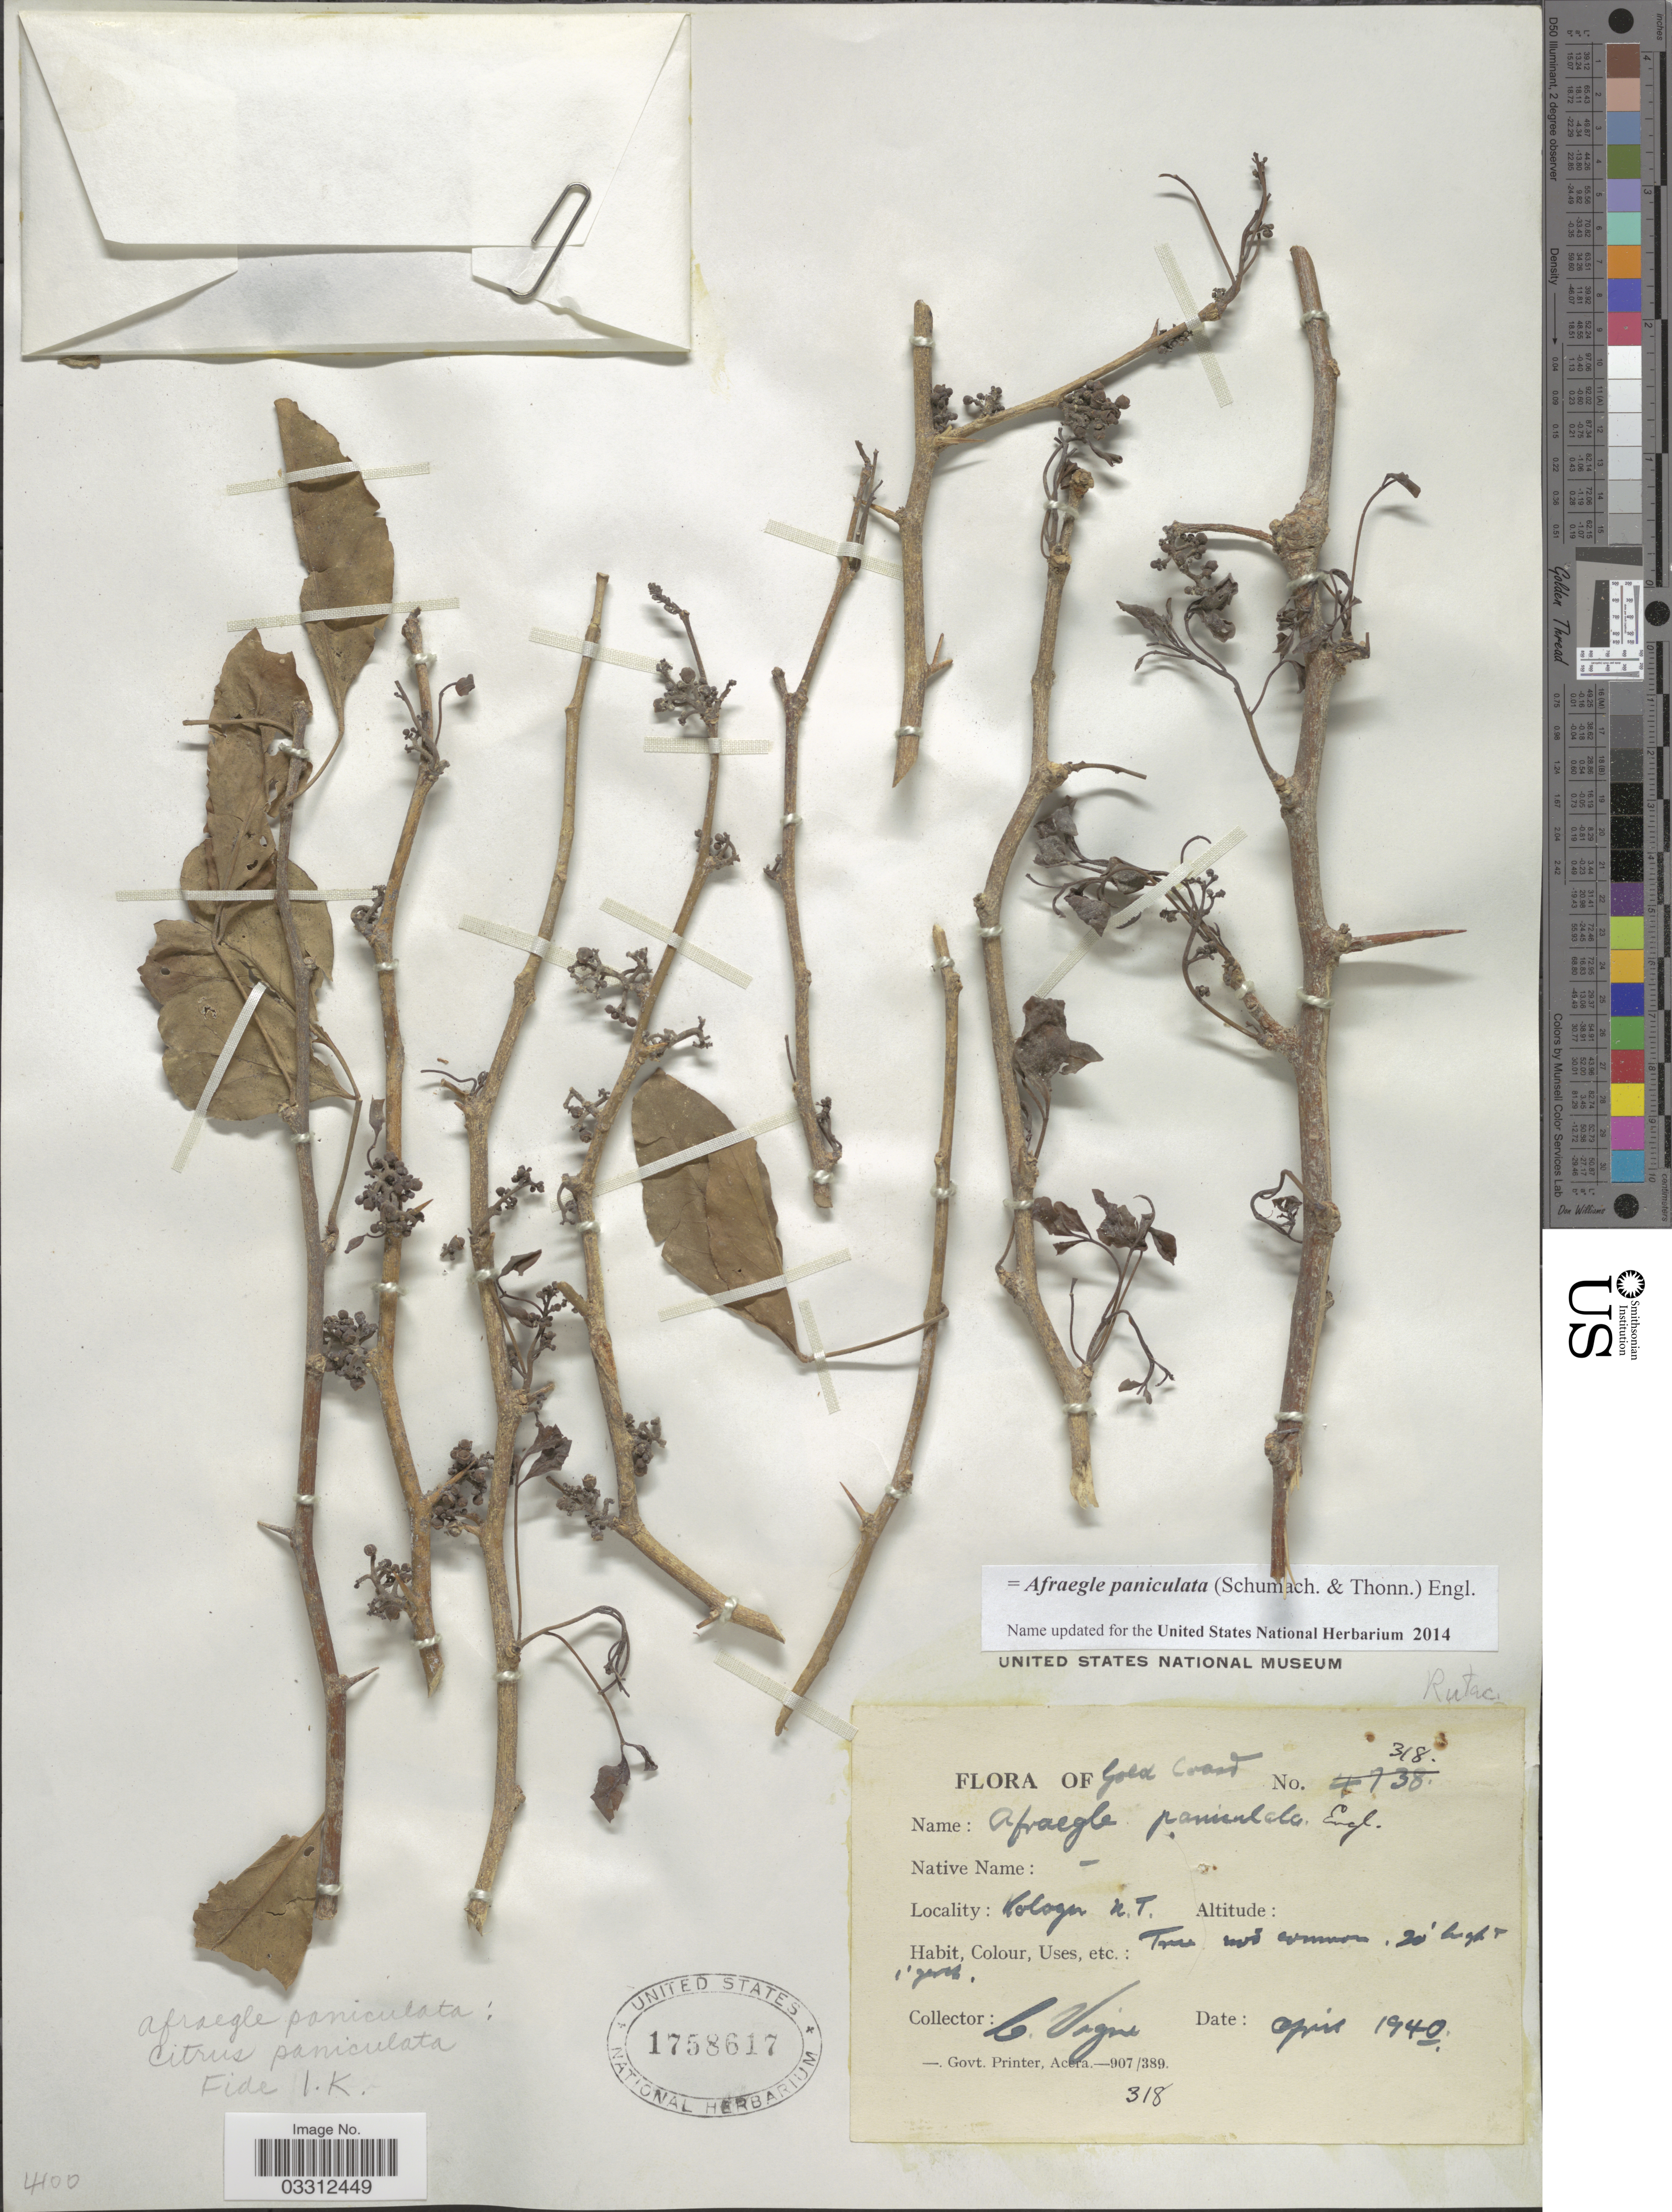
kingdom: Plantae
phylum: Tracheophyta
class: Magnoliopsida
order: Sapindales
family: Rutaceae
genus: Afraegle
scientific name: Afraegle paniculata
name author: (Schumach. & Thonn.) Engl.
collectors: C. Vigne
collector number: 318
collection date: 1940-04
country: Ghana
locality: Gold Coast. Kologu N. T.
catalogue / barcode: US 1758617